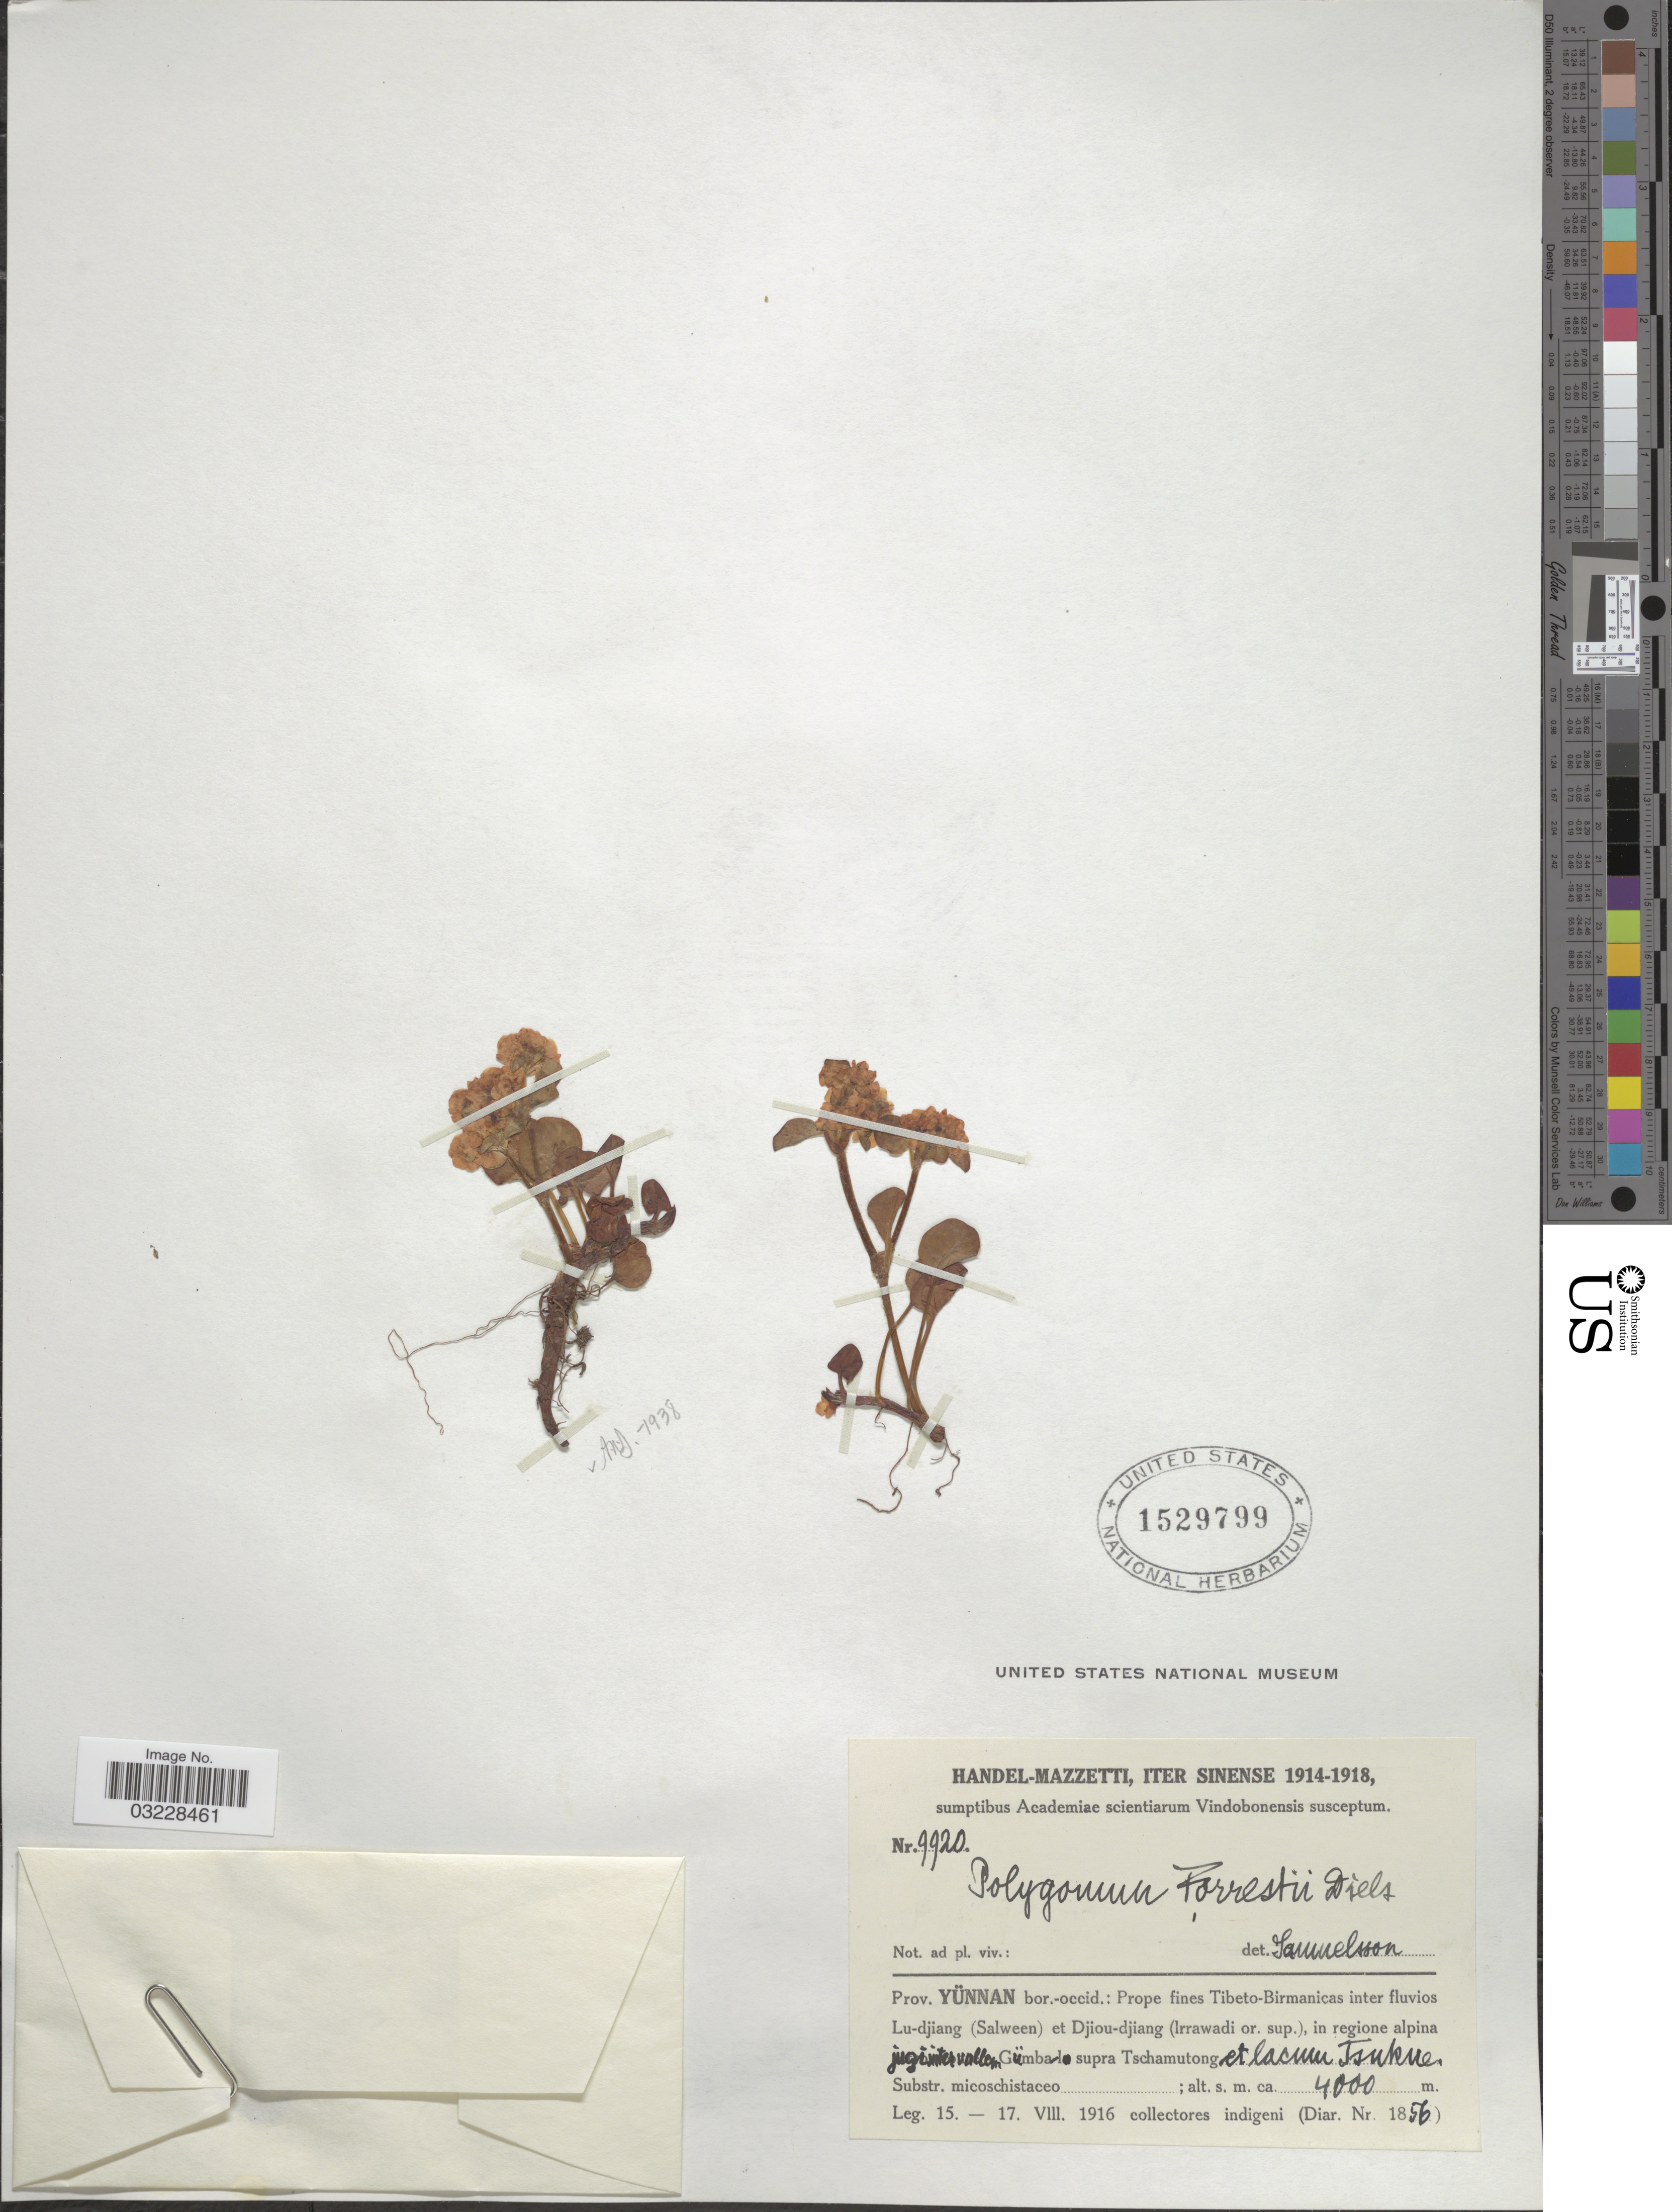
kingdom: Plantae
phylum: Tracheophyta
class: Magnoliopsida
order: Caryophyllales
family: Polygonaceae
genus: Koenigia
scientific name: Koenigia forrestii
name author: (Diels) T.M. Schust. & Měsíček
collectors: H. Handel-Mazzetti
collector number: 9920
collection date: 1916-08-15/1916-08-17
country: China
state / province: Yunnan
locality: Prov. Yünnan bor.-occid.: Prope fines Tibeto-Birmanicas inter fluvios Lu-djiang (Salween) et Djiou-djiang (Irrawadi or. sup.), in regione alpina jugi inter vallem [interpreted] Gümbal supra Tschamutong et lacum Tsukue, Substr. micoschistaceo.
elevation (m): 4000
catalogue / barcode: US 1529799